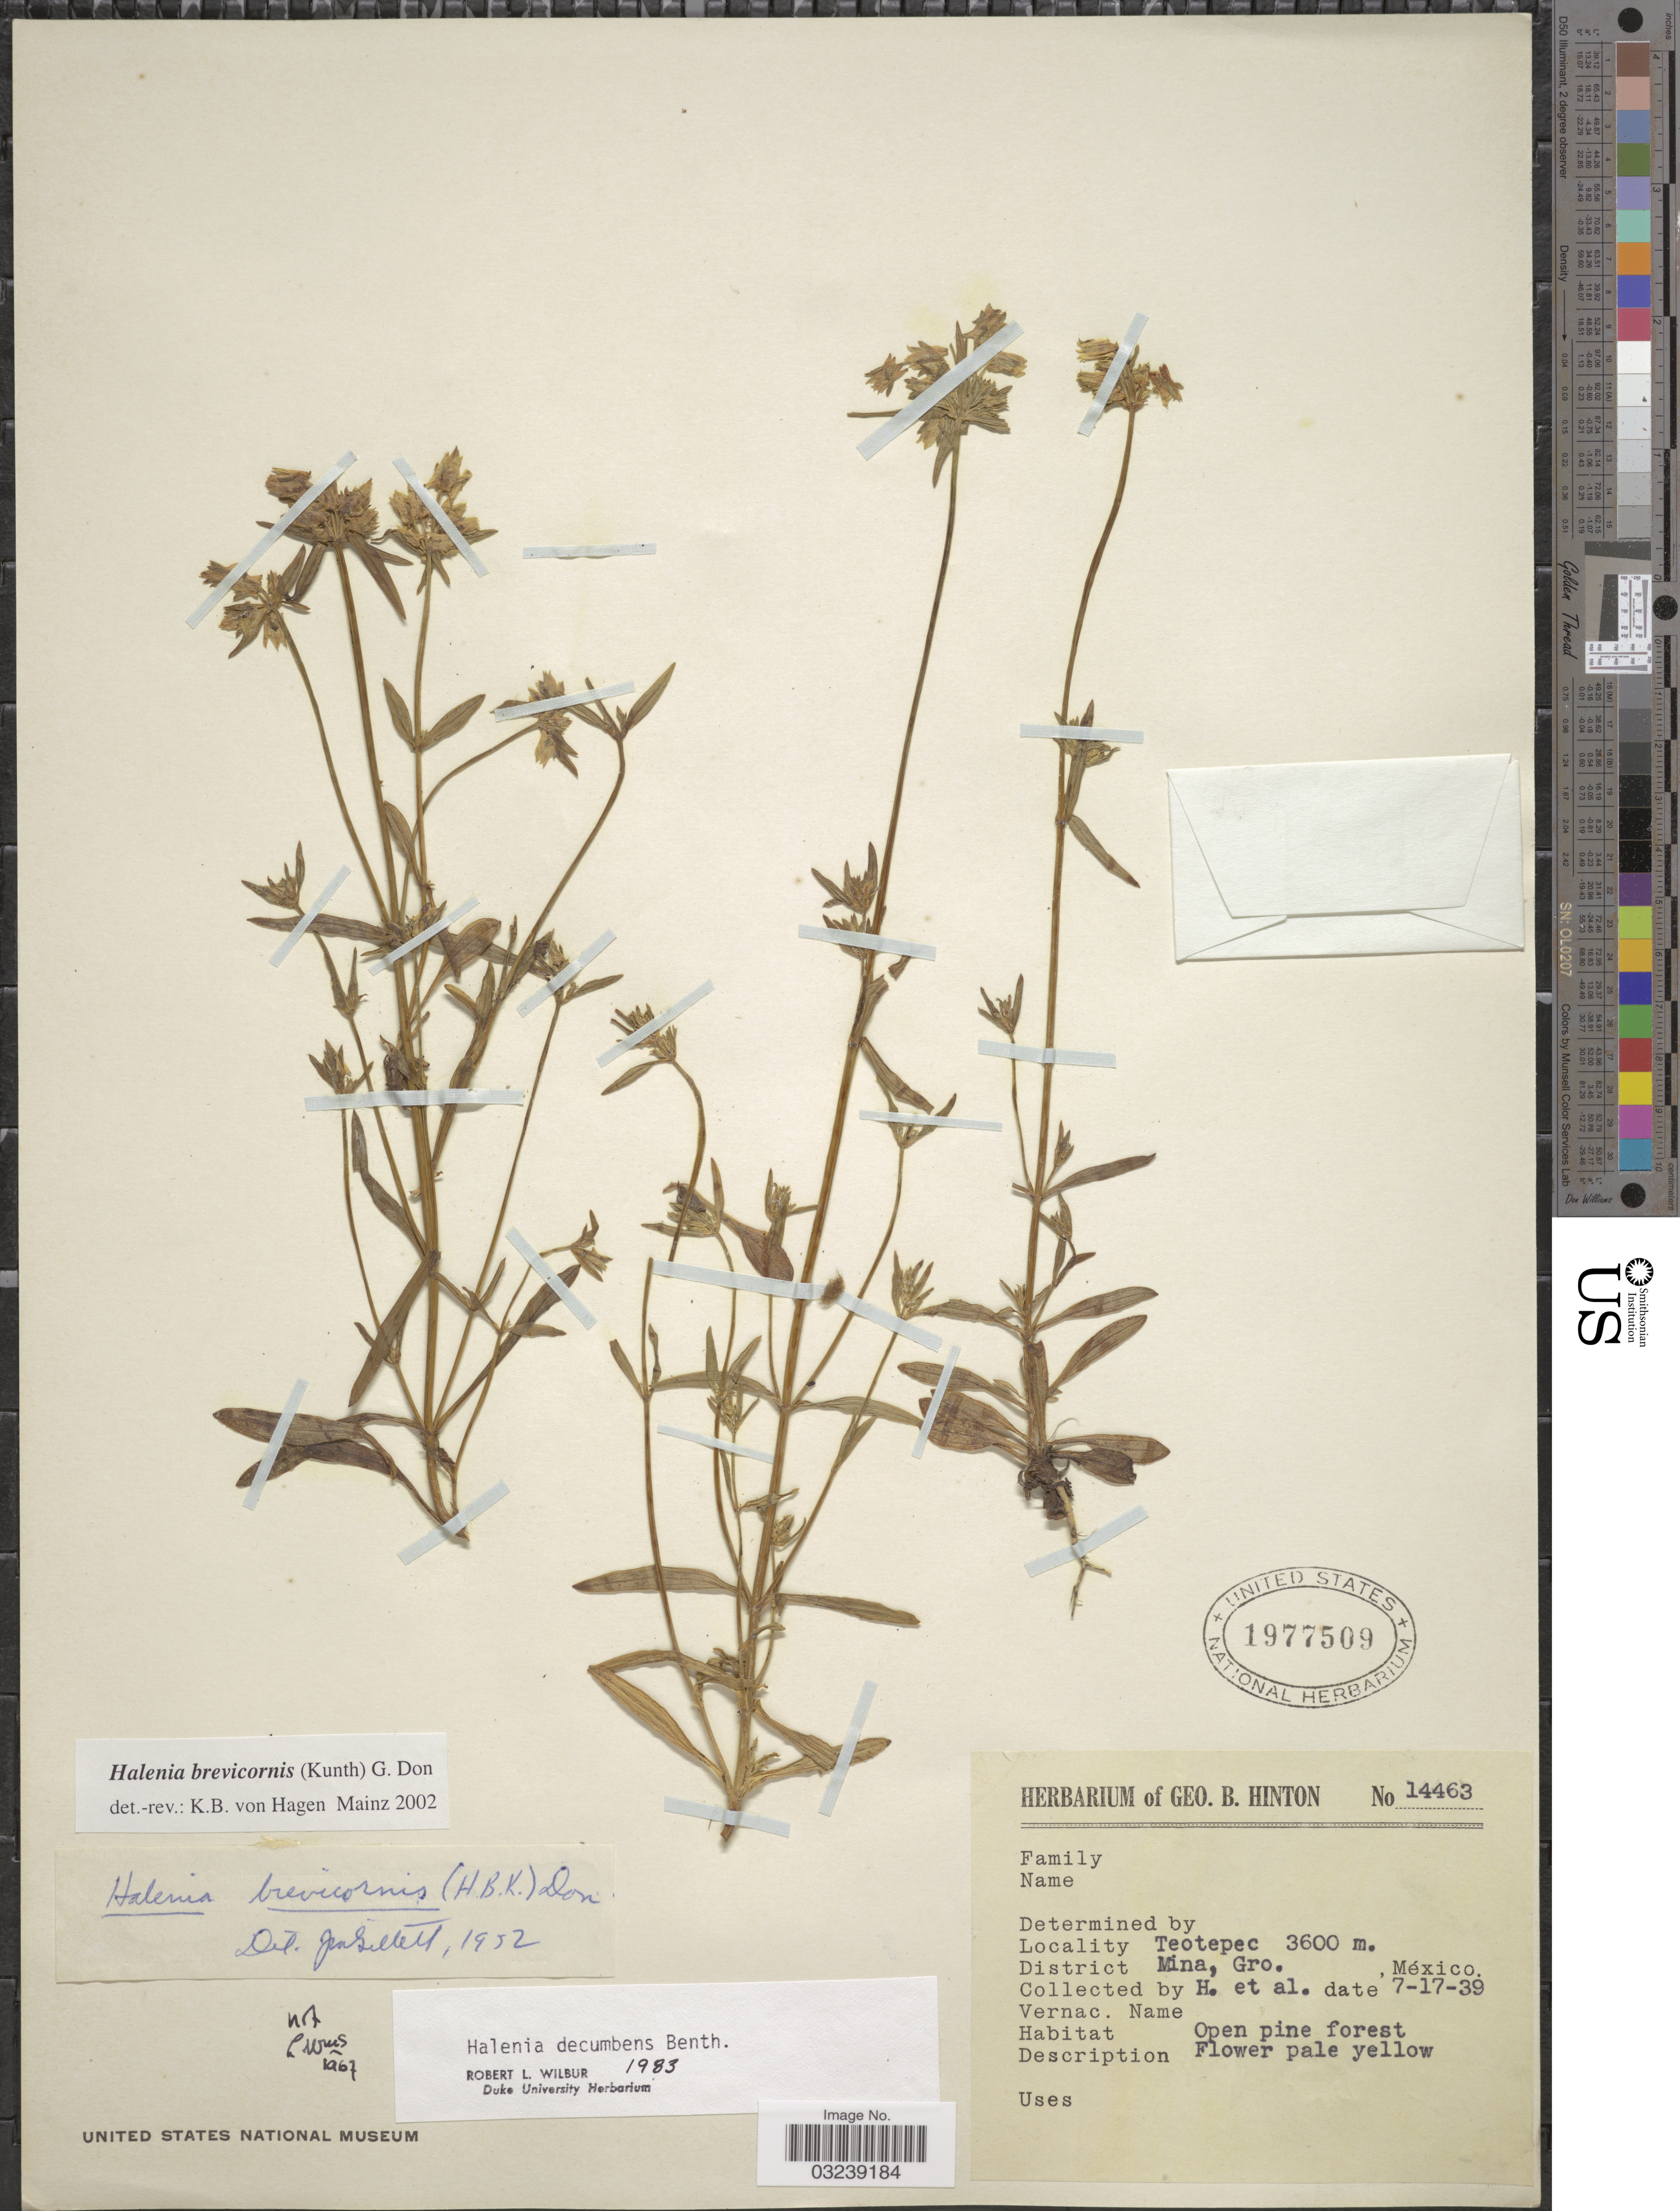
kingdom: Plantae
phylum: Tracheophyta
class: Magnoliopsida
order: Gentianales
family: Gentianaceae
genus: Halenia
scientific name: Halenia brevicornis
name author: (Kunth) G. Don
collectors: G. B. Hinton & et al.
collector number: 14463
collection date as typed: Transcribed d/m/y: 17/7/39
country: Mexico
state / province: Guerrero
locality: Teotepec. District Mina.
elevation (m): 3600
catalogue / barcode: US 1977509